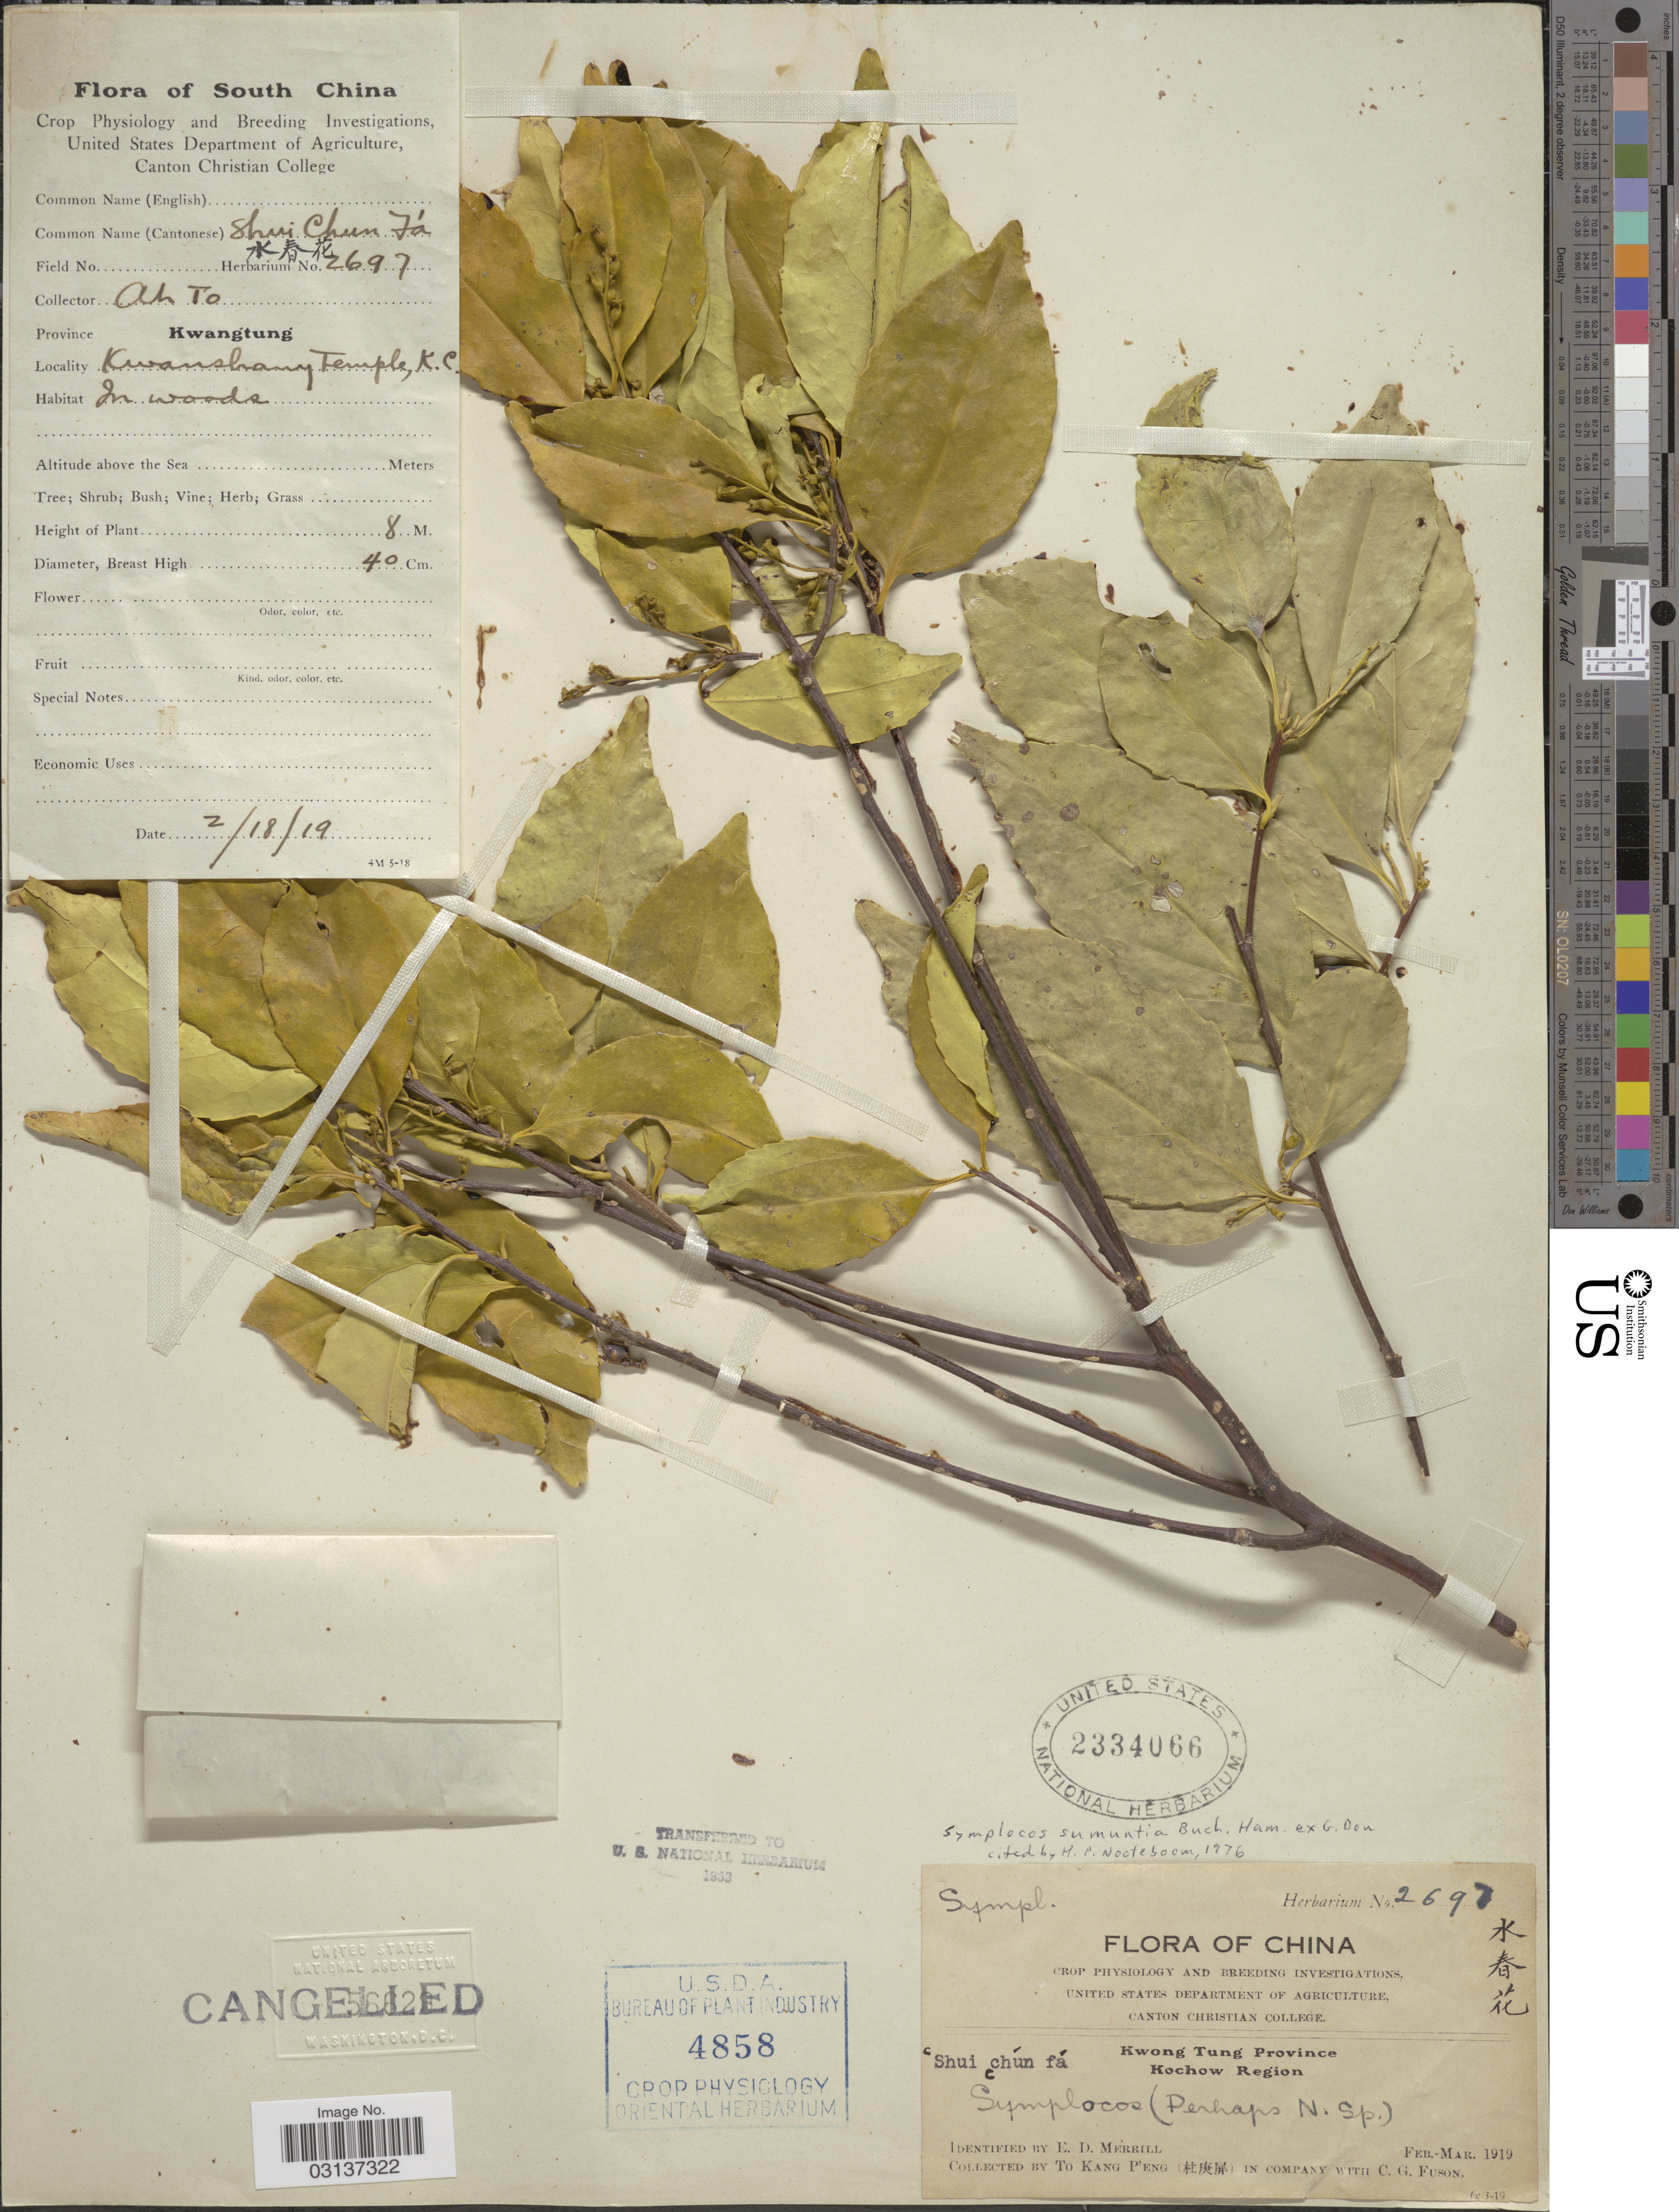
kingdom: Plantae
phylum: Tracheophyta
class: Magnoliopsida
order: Ericales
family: Symplocaceae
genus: Symplocos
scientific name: Symplocos sumuntia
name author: Buch.-Ham. ex D. Don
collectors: Ah To, To Kang P'eng & C. Fuson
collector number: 2697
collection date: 1919-02-18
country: China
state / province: Guangdong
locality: Kwong Tung Province. Kochow Region. South China. Kwanshany Temple, K. C.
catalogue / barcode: US 2334066